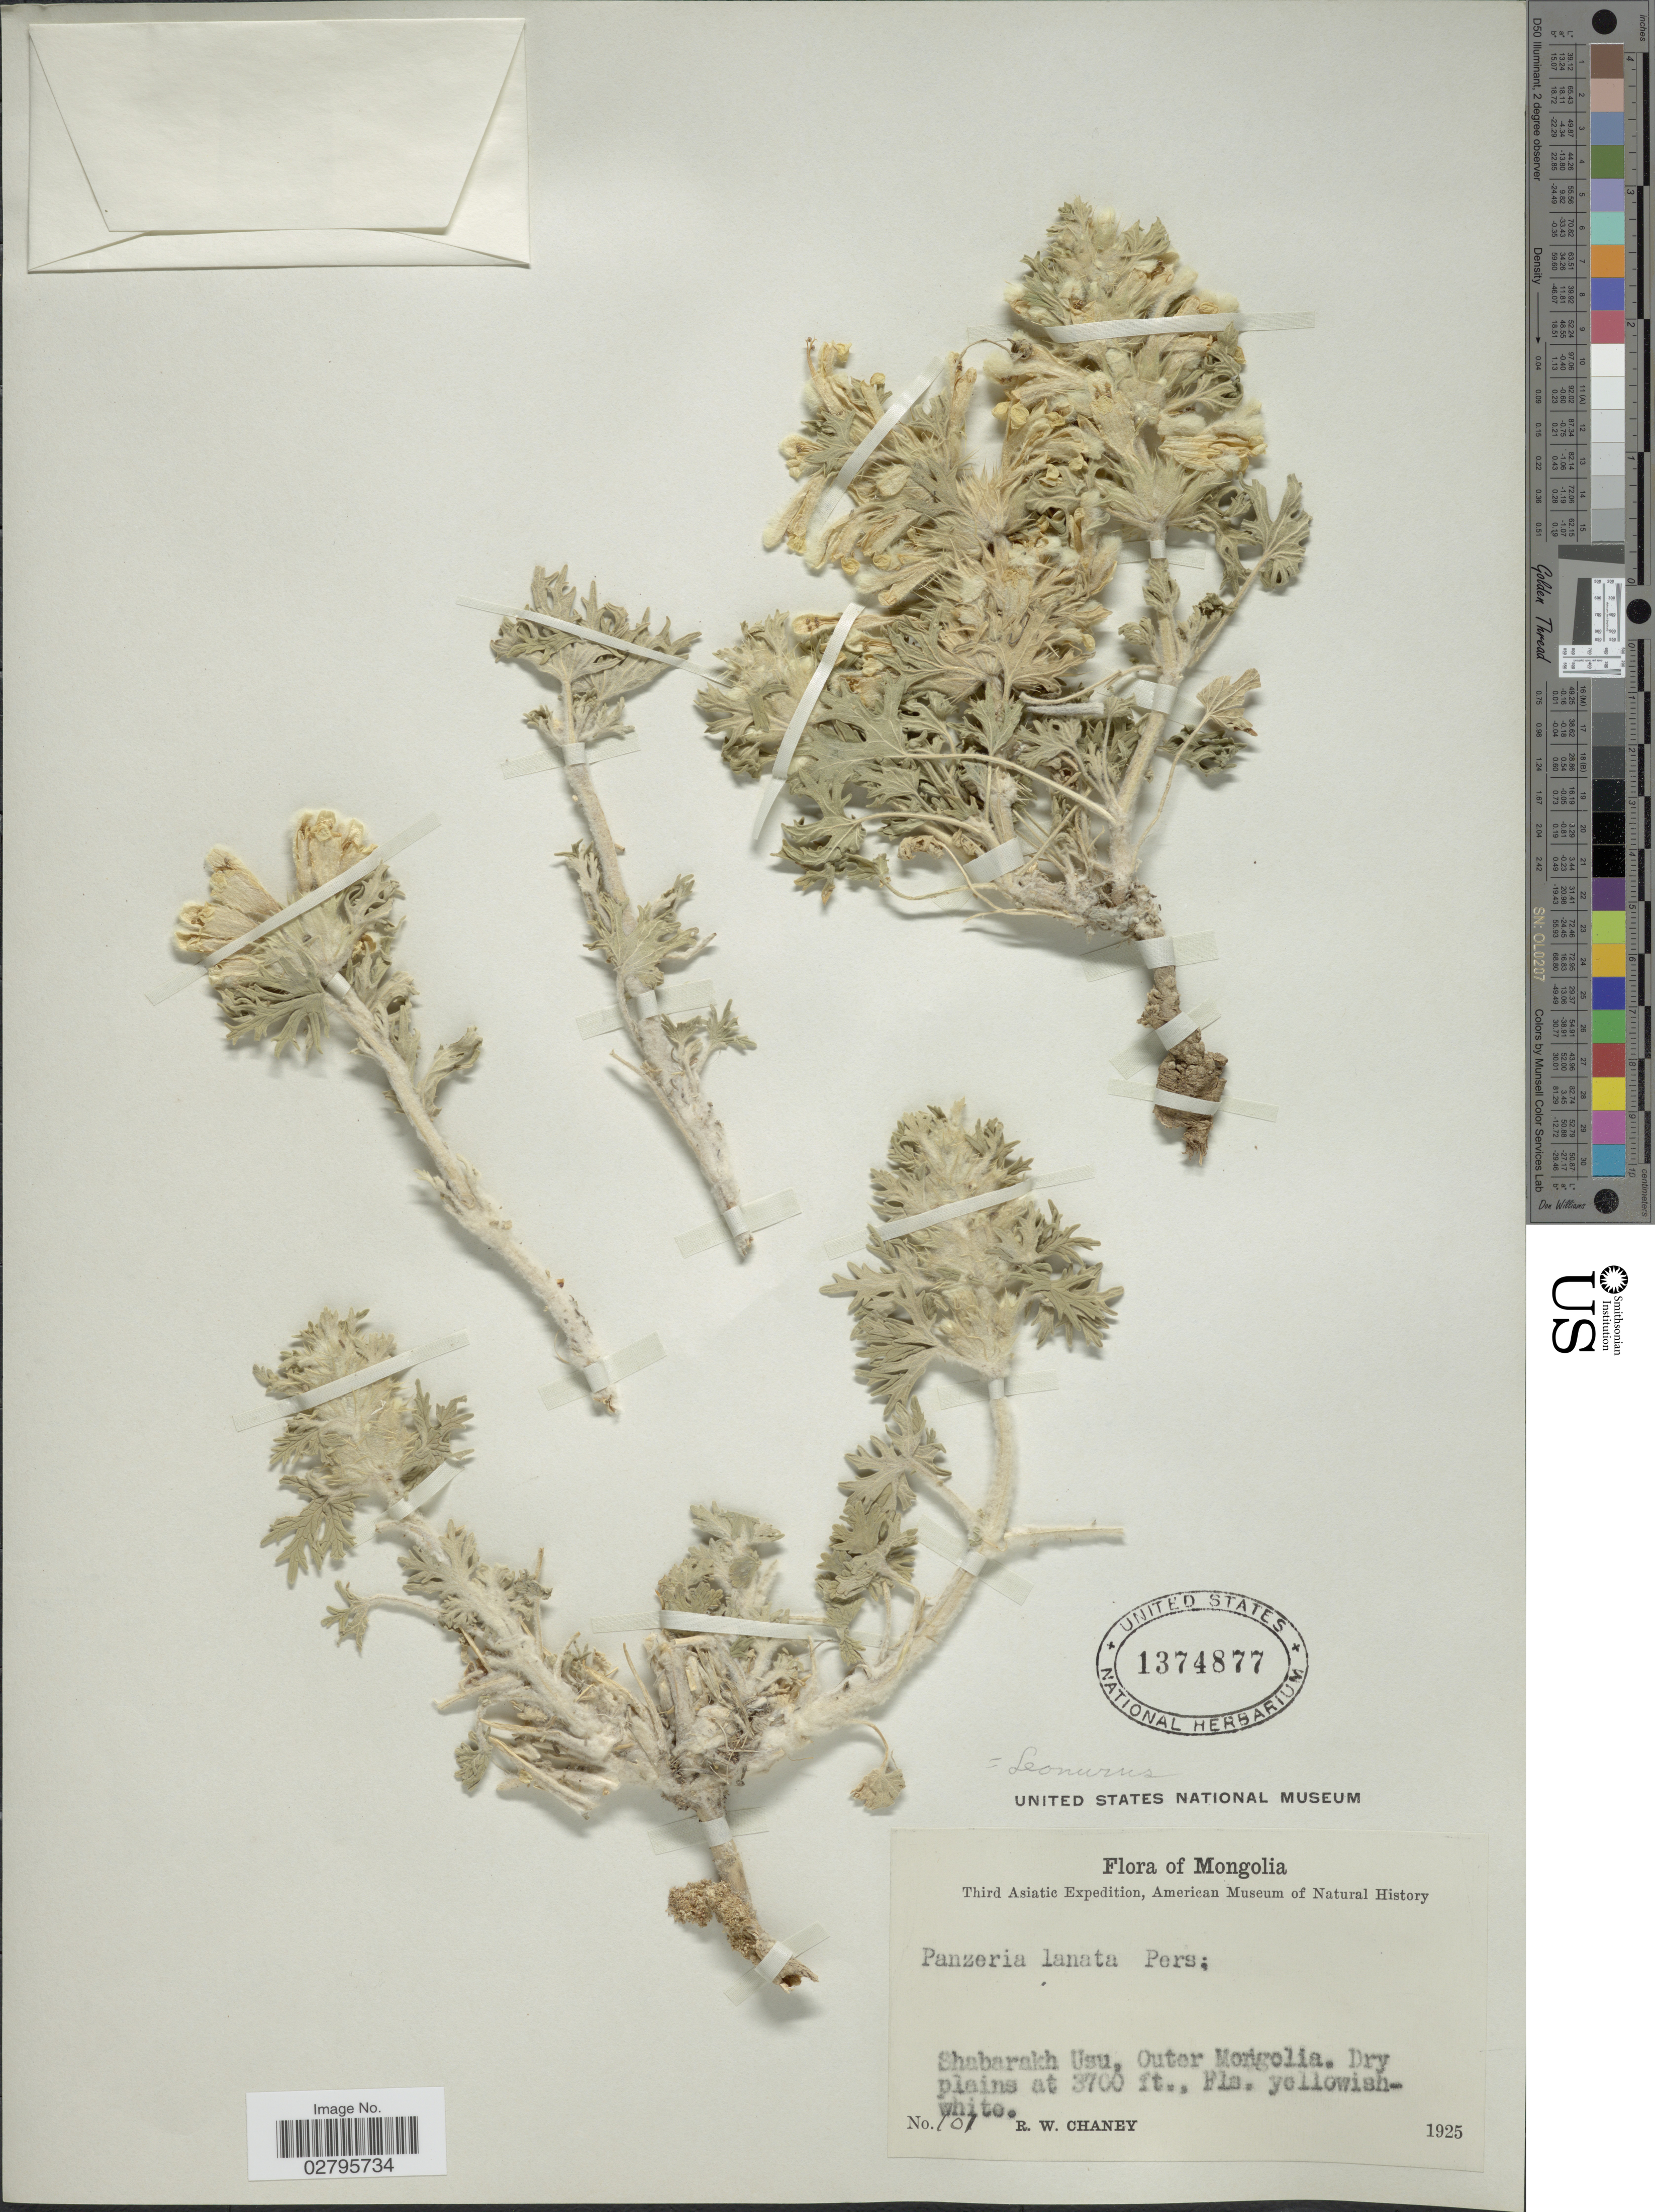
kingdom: Plantae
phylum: Tracheophyta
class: Magnoliopsida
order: Lamiales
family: Lamiaceae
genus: Panzerina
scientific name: Panzerina lanata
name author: (L.) Soják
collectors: R. Chaney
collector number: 101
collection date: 1925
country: Mongolia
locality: Shabarakh Usu, Outer Mongolia.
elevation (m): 1128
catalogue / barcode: US 1374877